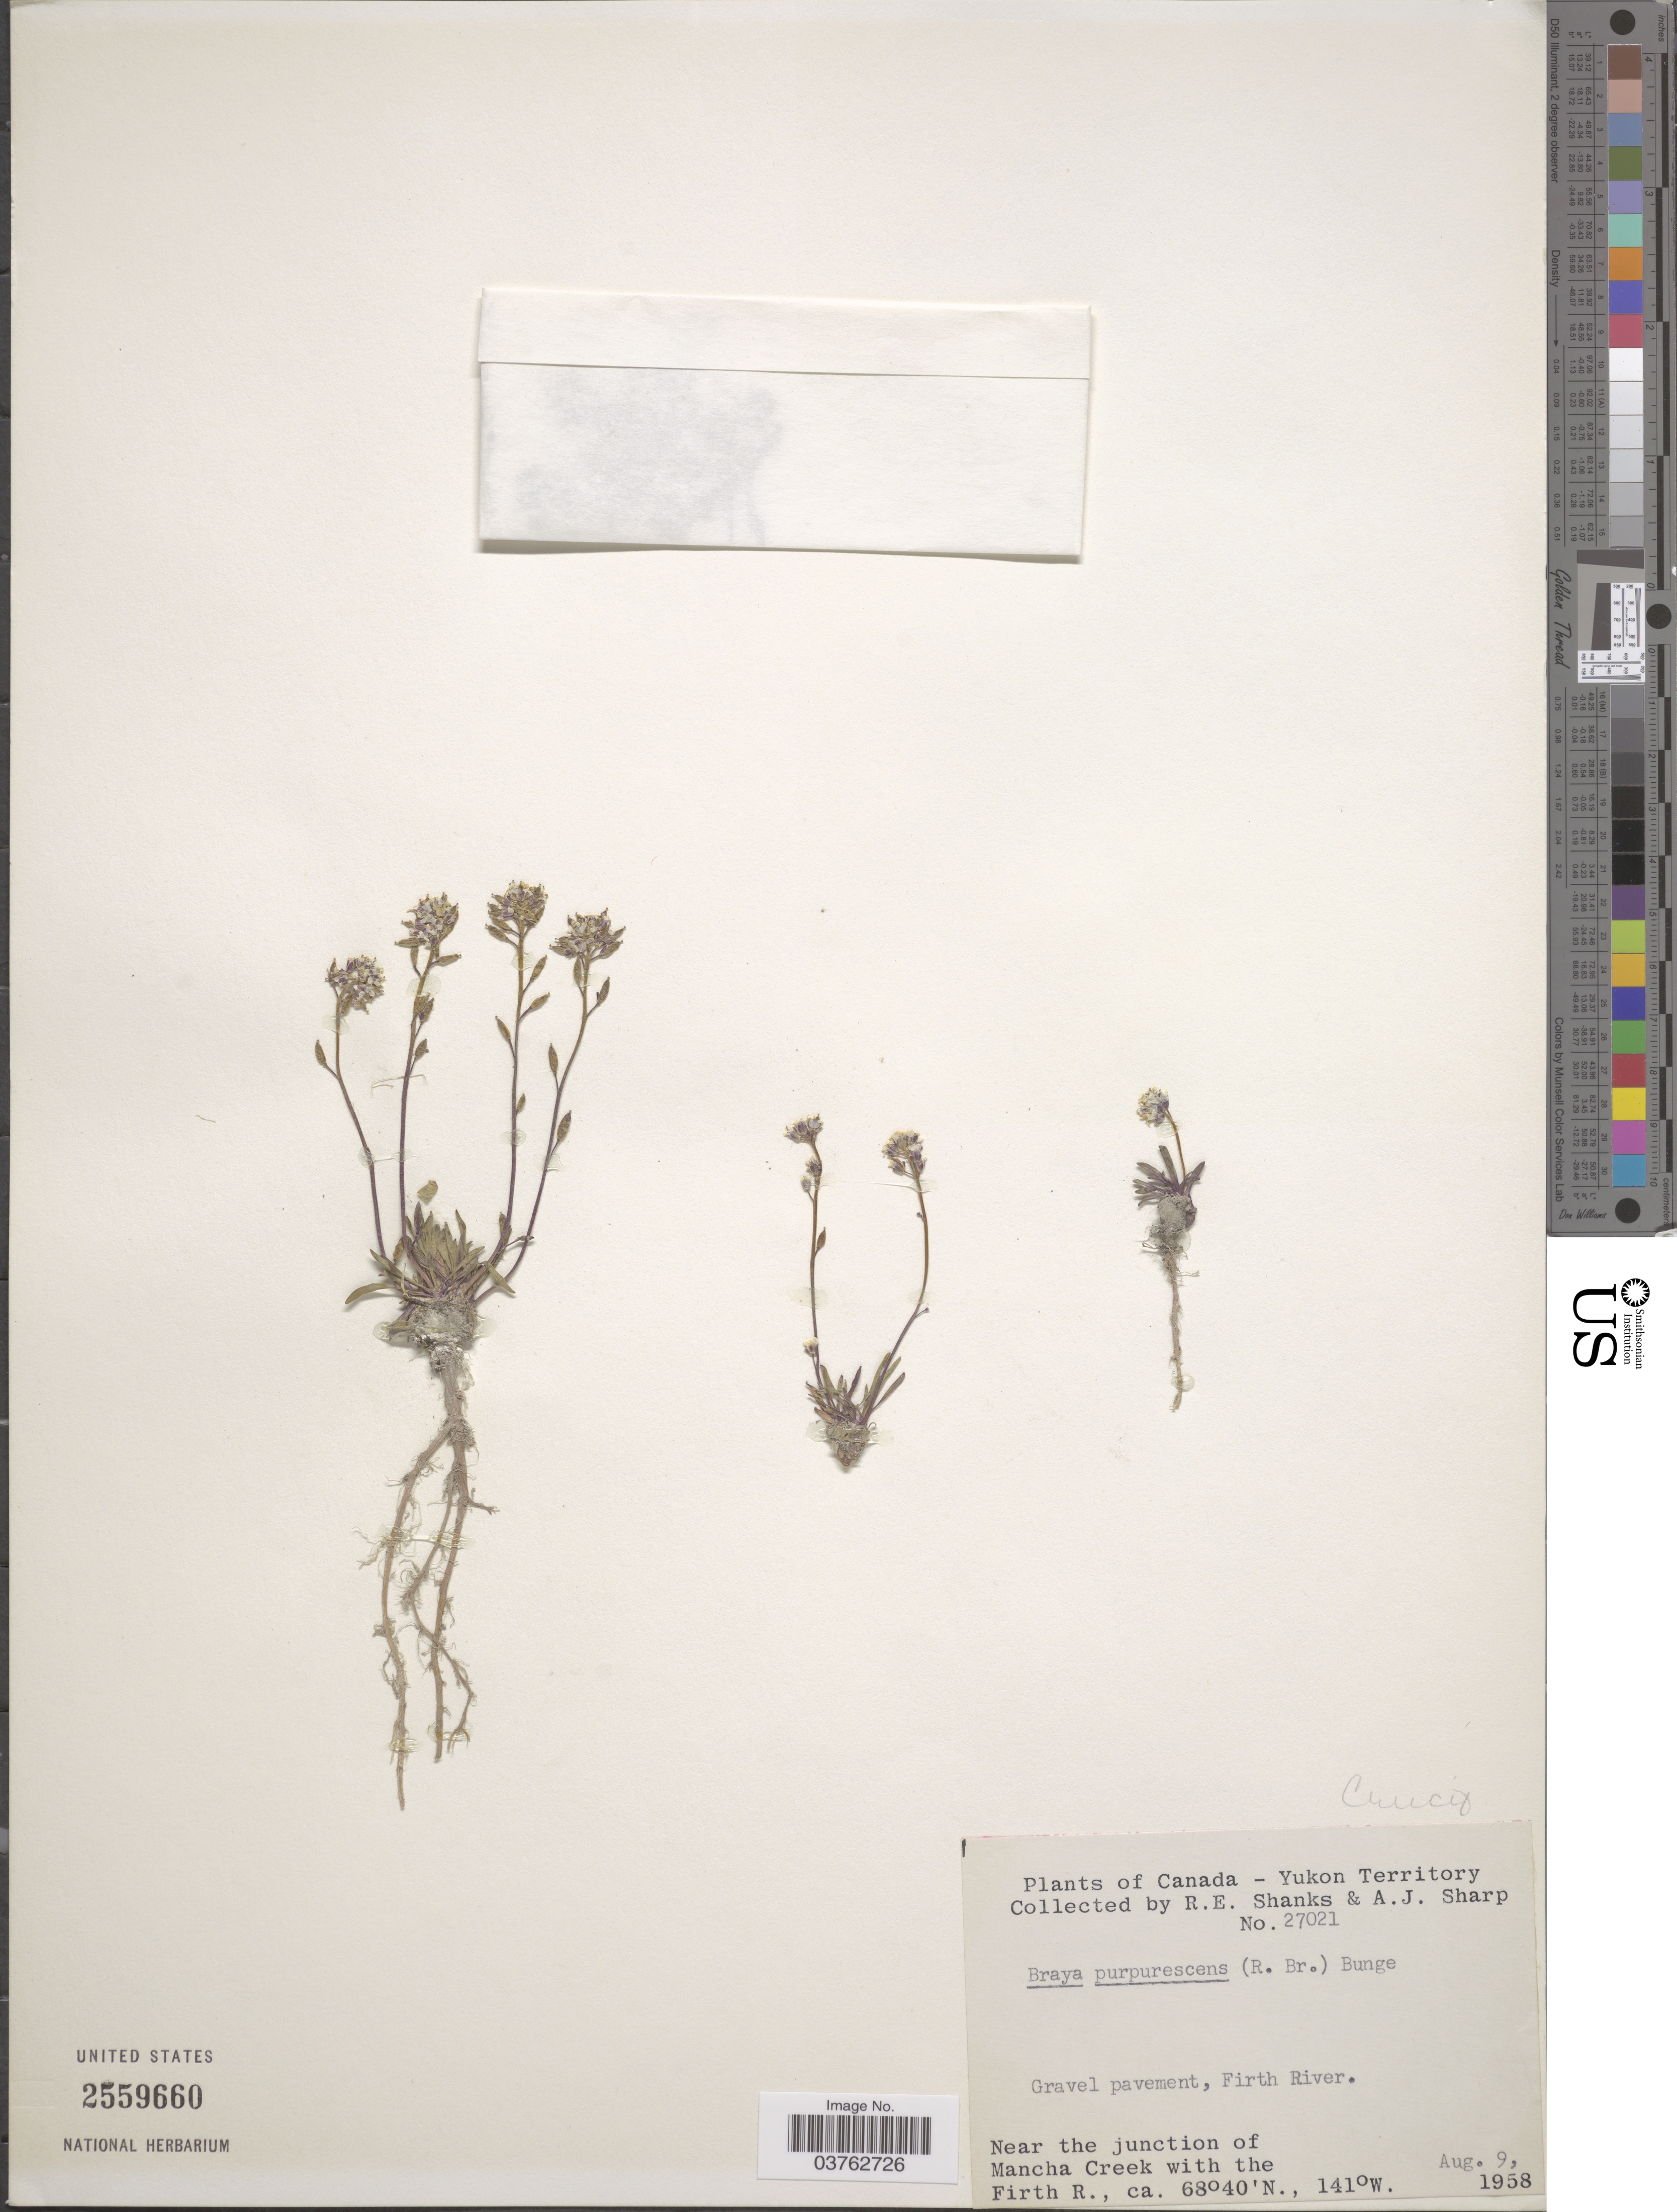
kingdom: Plantae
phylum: Tracheophyta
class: Magnoliopsida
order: Brassicales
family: Brassicaceae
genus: Braya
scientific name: Braya purpurascens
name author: (R. Br.) Bunge ex Ledeb.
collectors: R. Shanks & A. J. Sharp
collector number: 27021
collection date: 1958-08-09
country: Canada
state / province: Yukon Territory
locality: Firth River. Near the junction of Mancha Creek with the Firth R.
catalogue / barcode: US 2559660